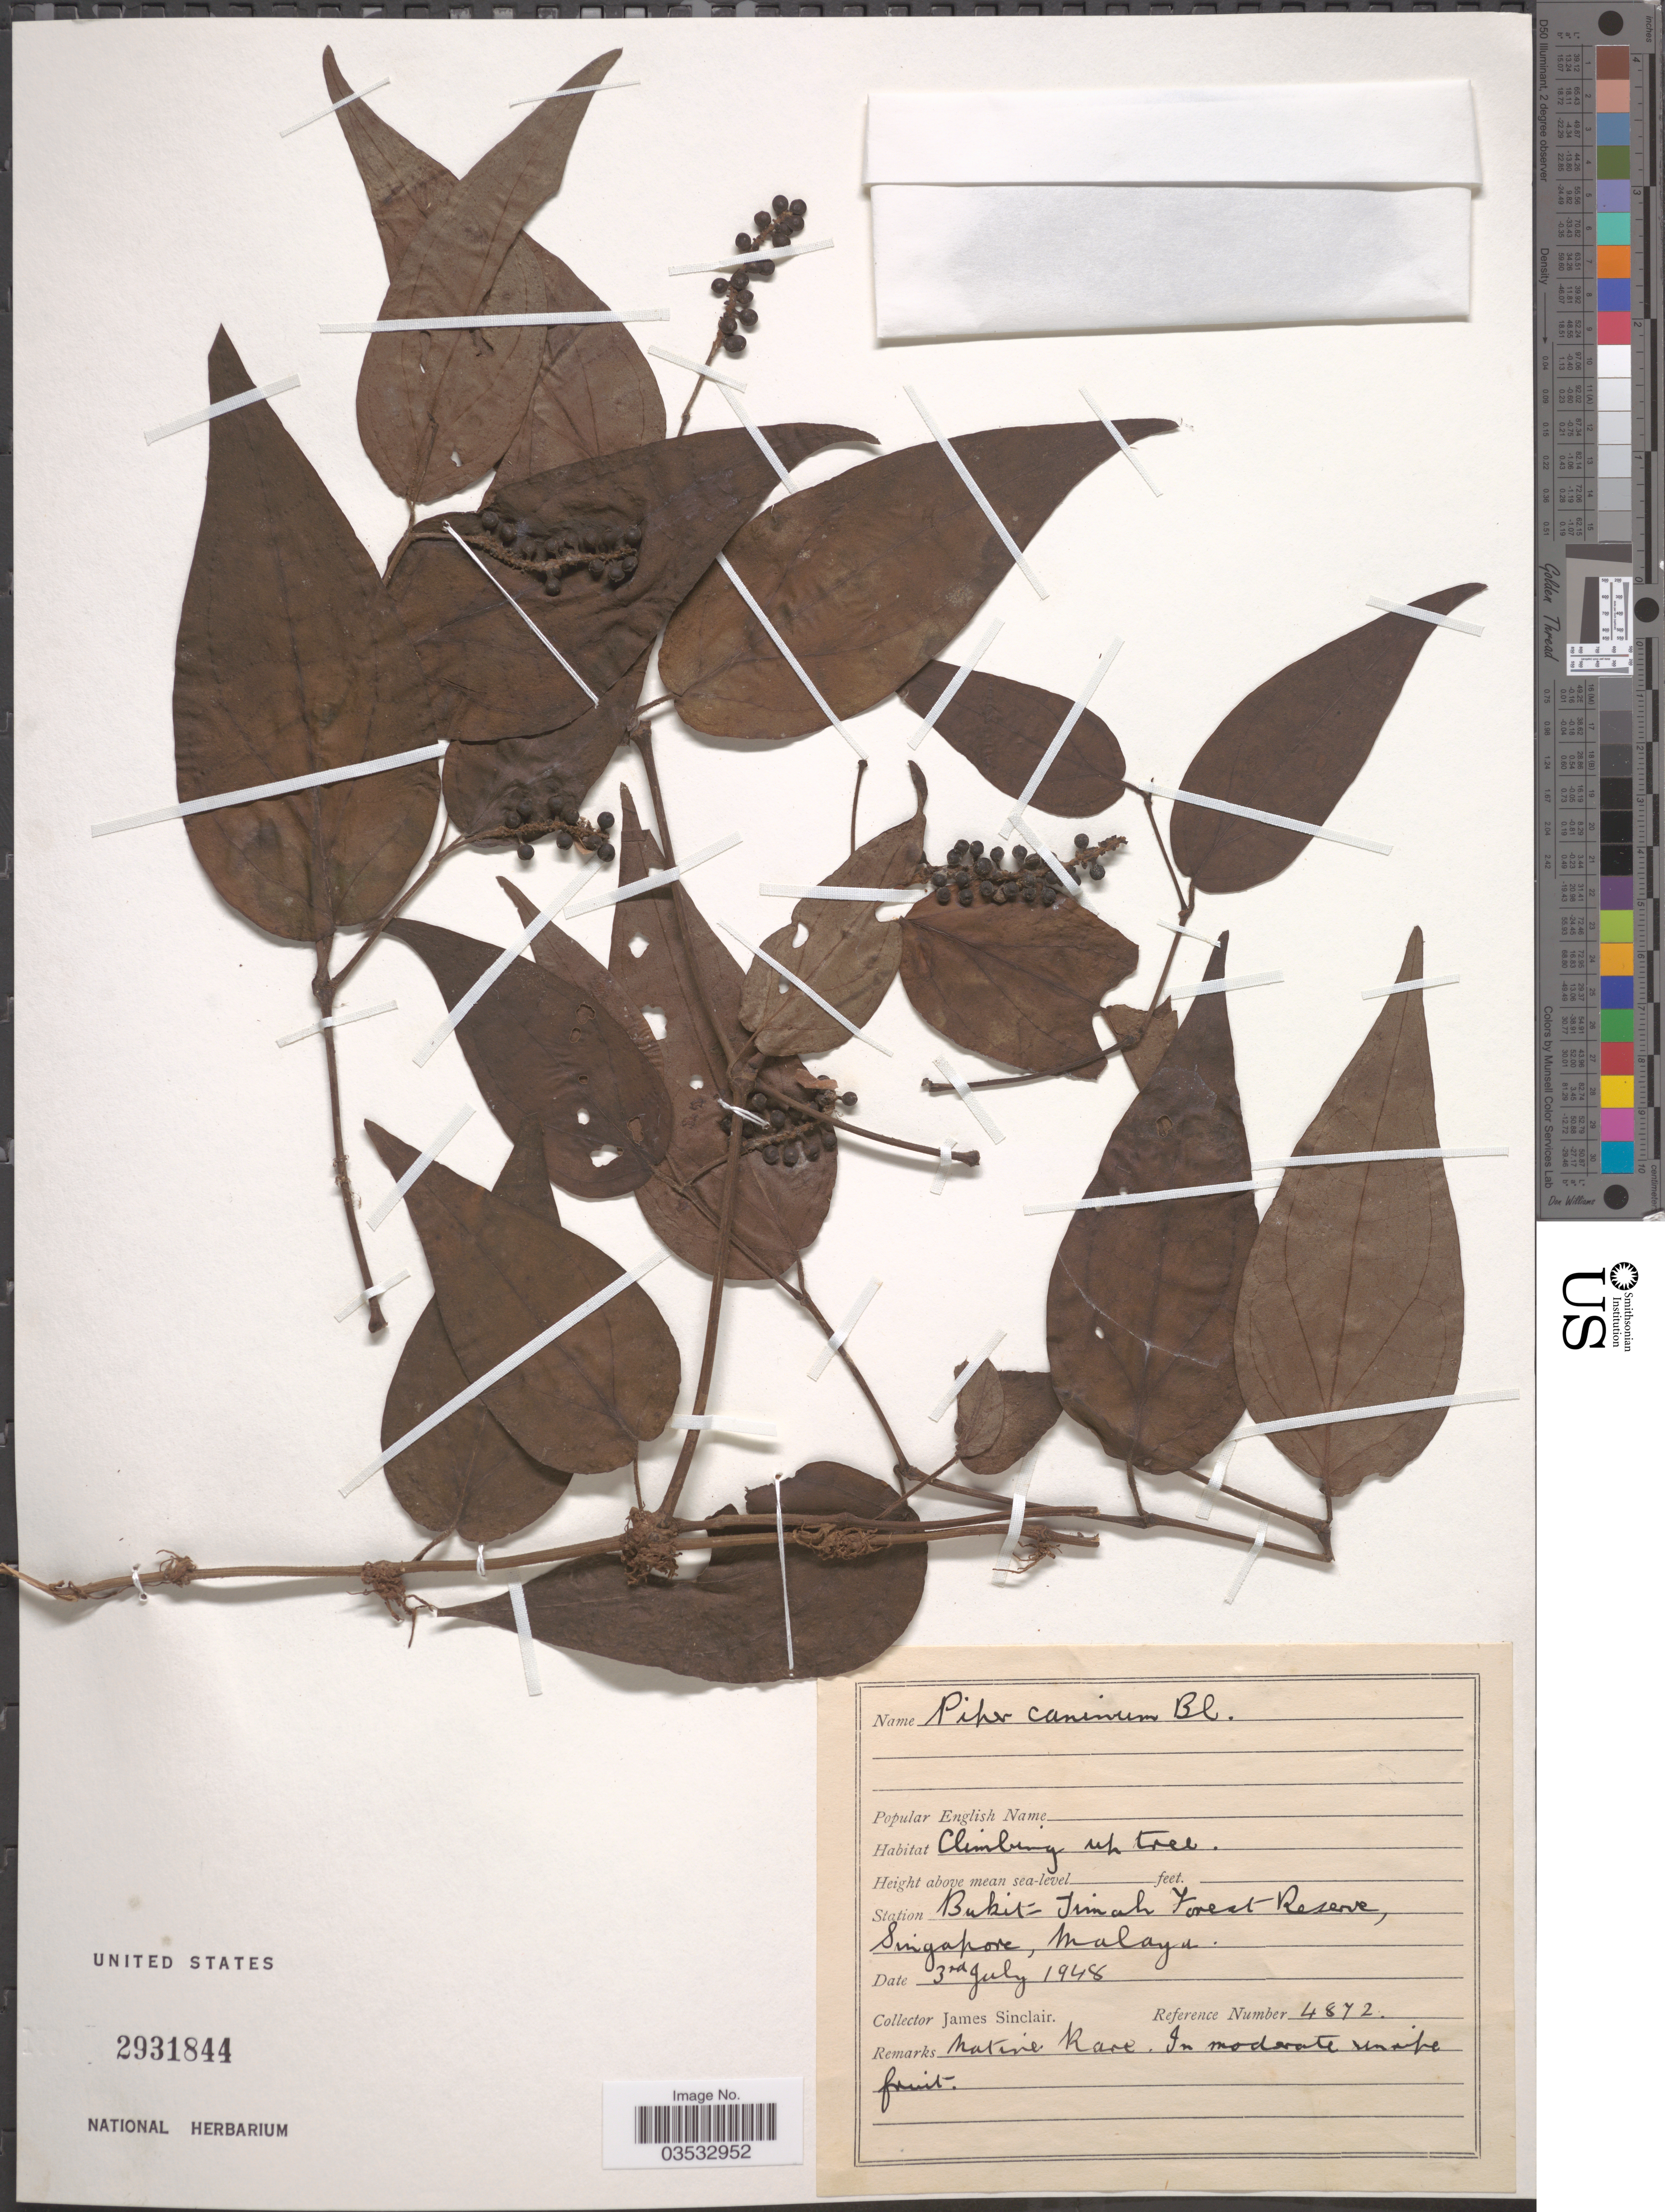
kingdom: Plantae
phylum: Tracheophyta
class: Magnoliopsida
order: Piperales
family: Piperaceae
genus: Piper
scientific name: Piper caninum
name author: Blume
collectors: J. Sinclair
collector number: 4872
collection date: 1948-07-03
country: Singapore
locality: Station Bukit Timah Forest Reserve, Malaya.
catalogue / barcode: US 2931844